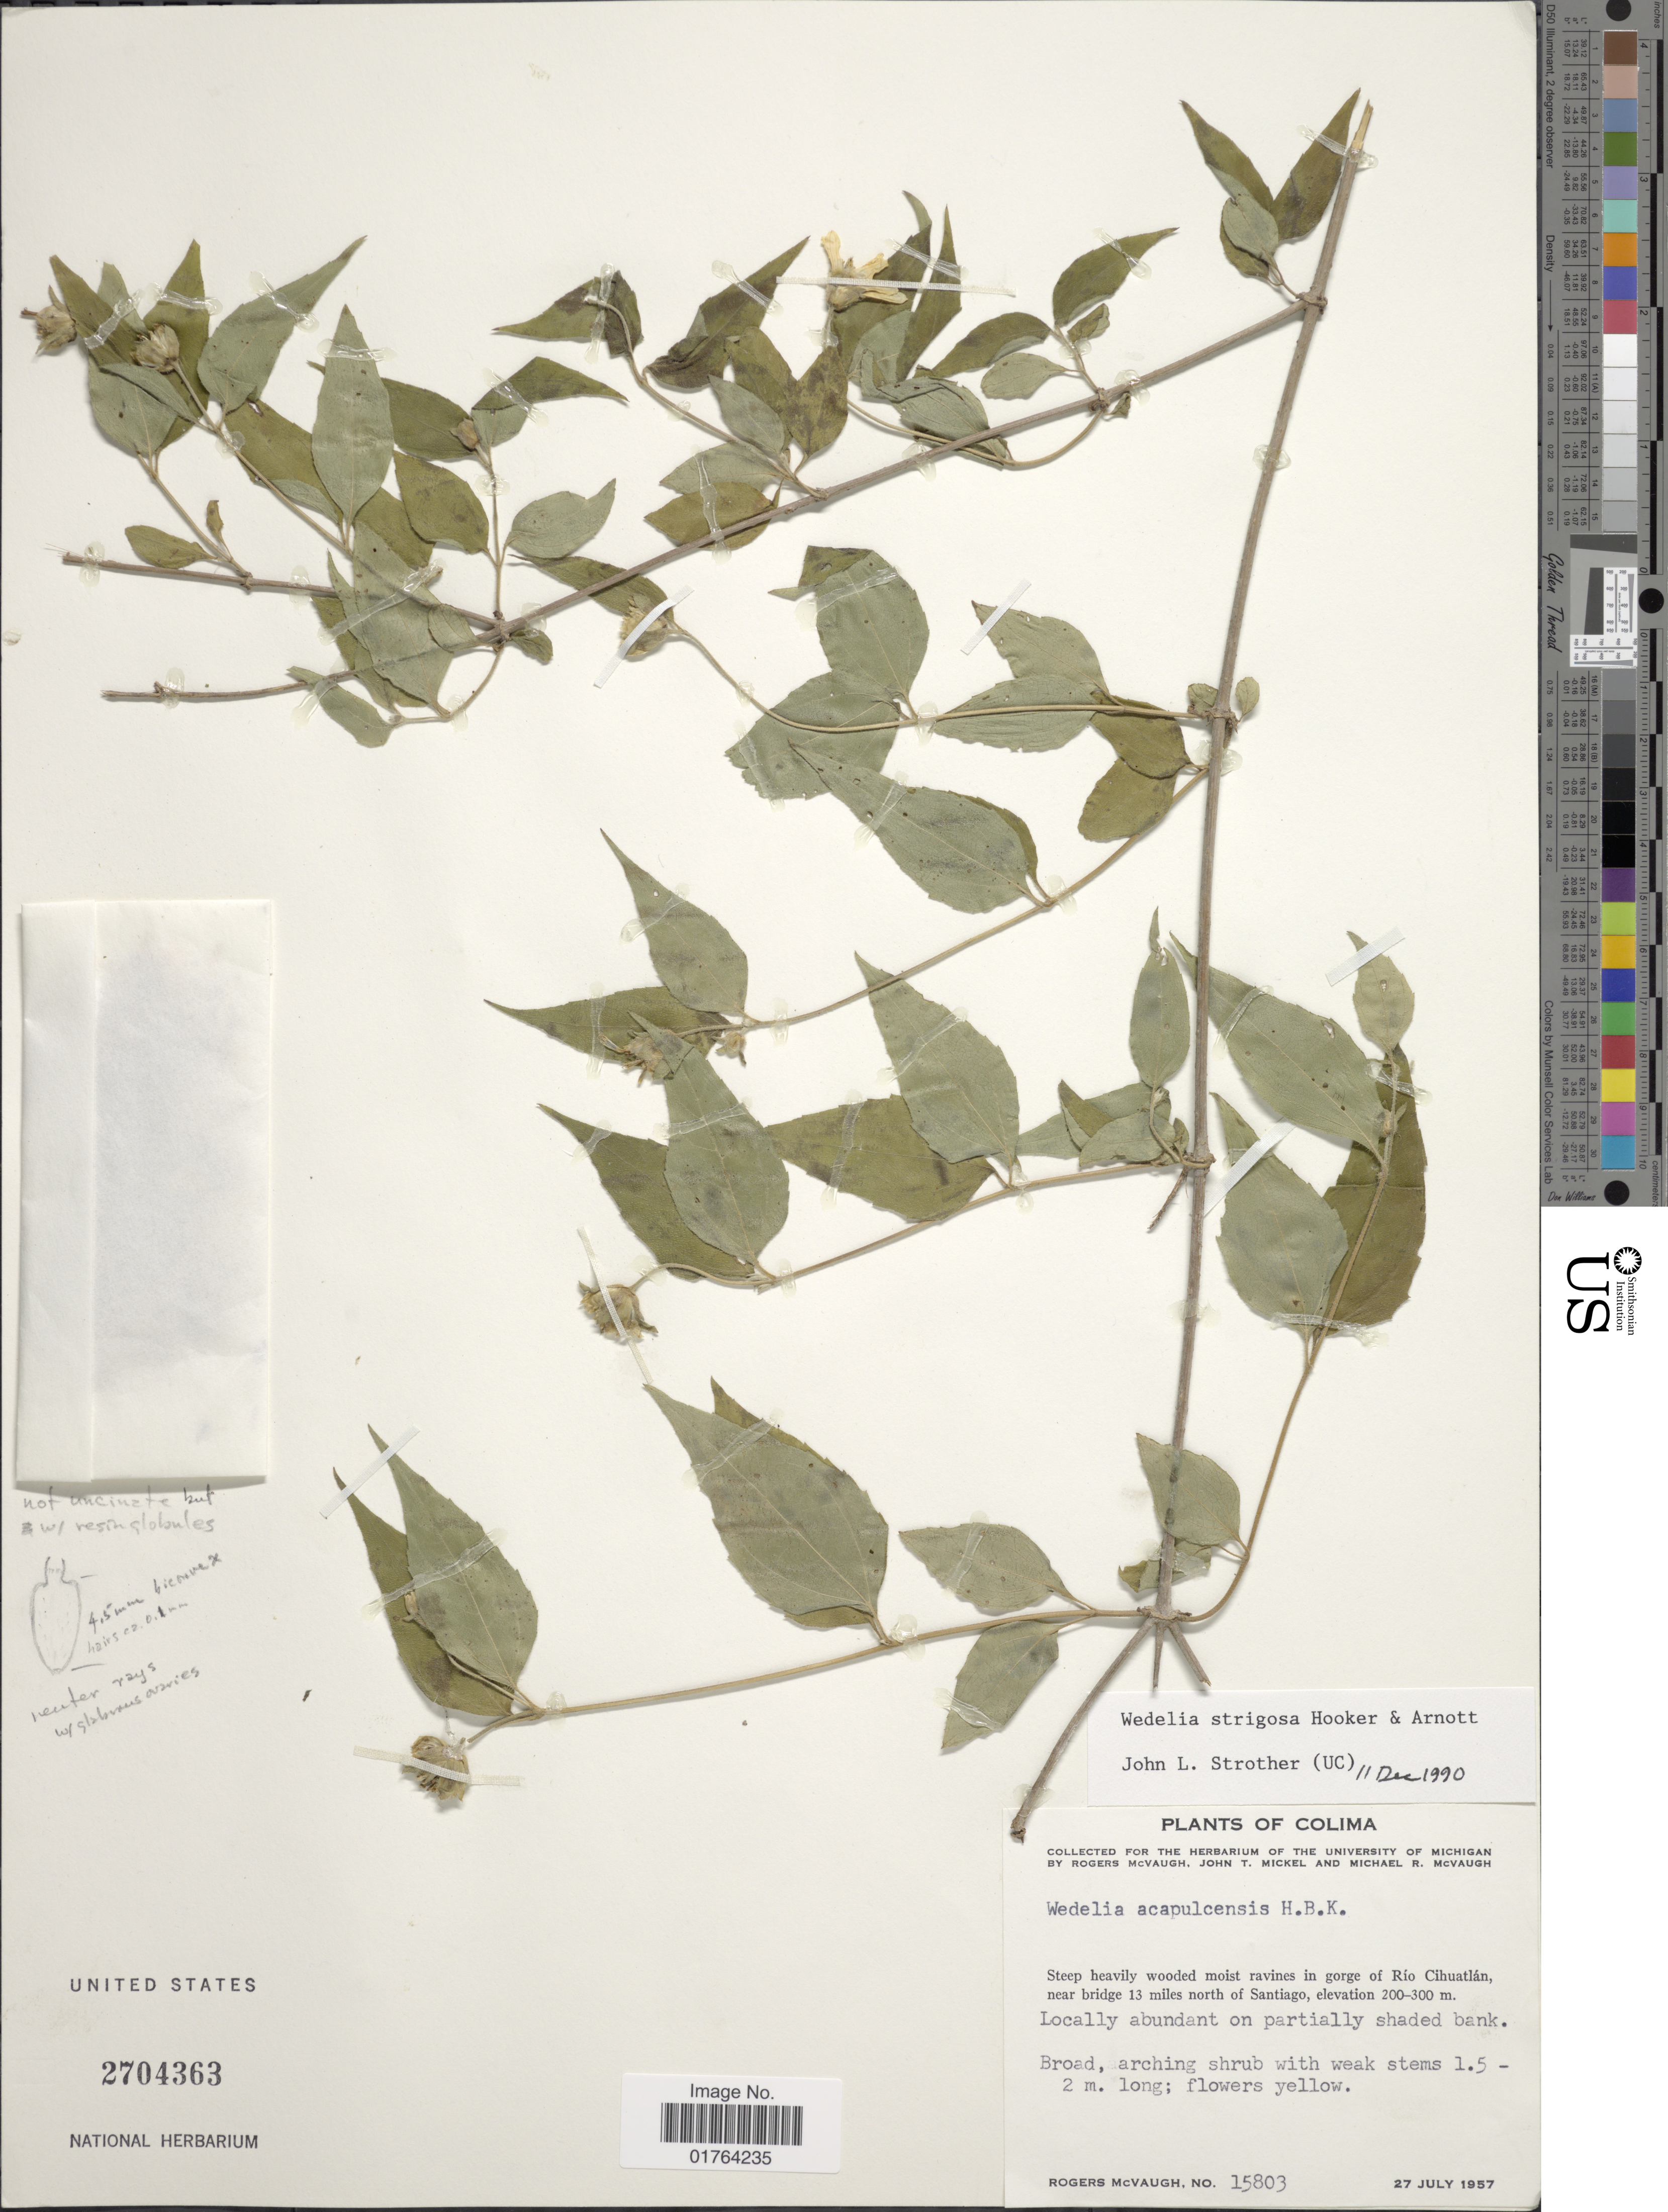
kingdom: Plantae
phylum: Tracheophyta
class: Magnoliopsida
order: Asterales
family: Asteraceae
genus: Wedelia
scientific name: Wedelia strigosa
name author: Hook. & Arn.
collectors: R. McVaugh, J. T. Mickel & M. R. McVaugh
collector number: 15803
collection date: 1957-07-27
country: Mexico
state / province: Colima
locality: Steep heavily wooded moist ravince in gorge of Rio Cihuatlan, near bridge 13 miles north of Santiago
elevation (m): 200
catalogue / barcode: US 2704363